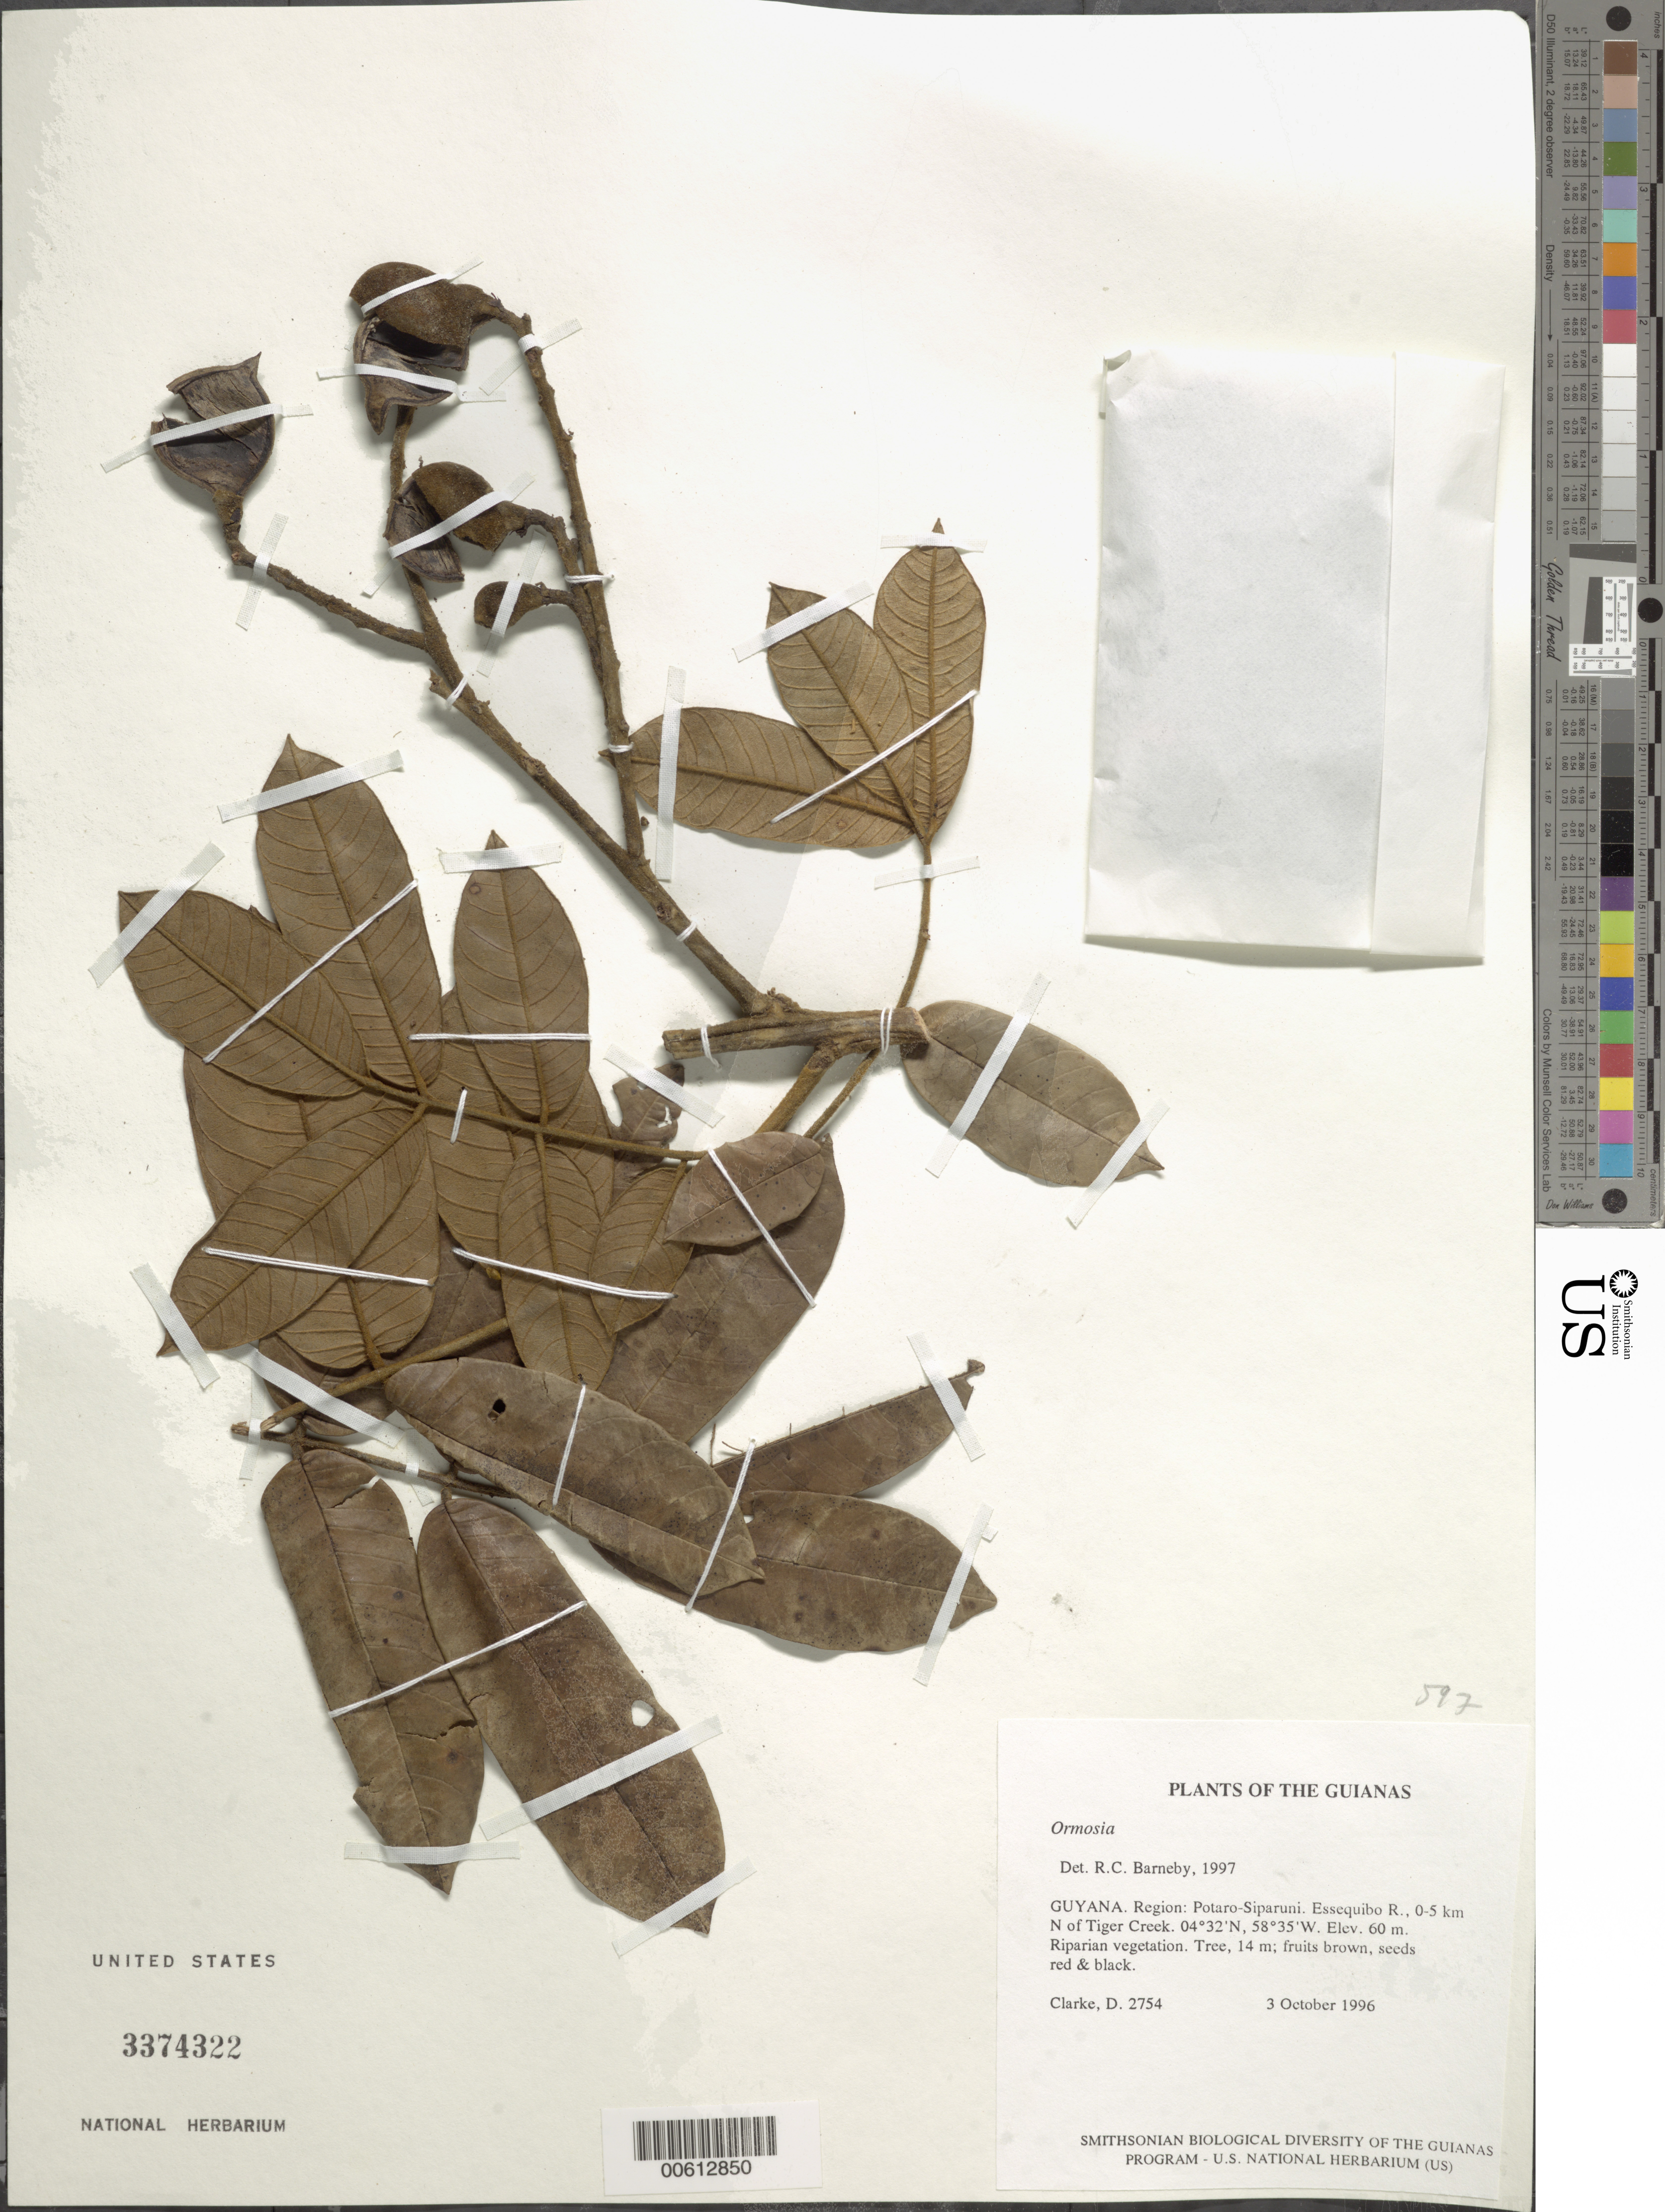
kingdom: Plantae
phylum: Tracheophyta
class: Magnoliopsida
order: Fabales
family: Fabaceae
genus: Ormosia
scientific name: Ormosia sp.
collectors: H. D. Clarke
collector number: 2754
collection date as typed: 3 October 1996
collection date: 1996-10-03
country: Guyana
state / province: Potaro-Siparuni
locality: Iwokrama International Rainforest Reserve; Essequibo R., 0-5 km N of Tiger Creek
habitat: Riparian vegetation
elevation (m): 60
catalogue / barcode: US 3374322